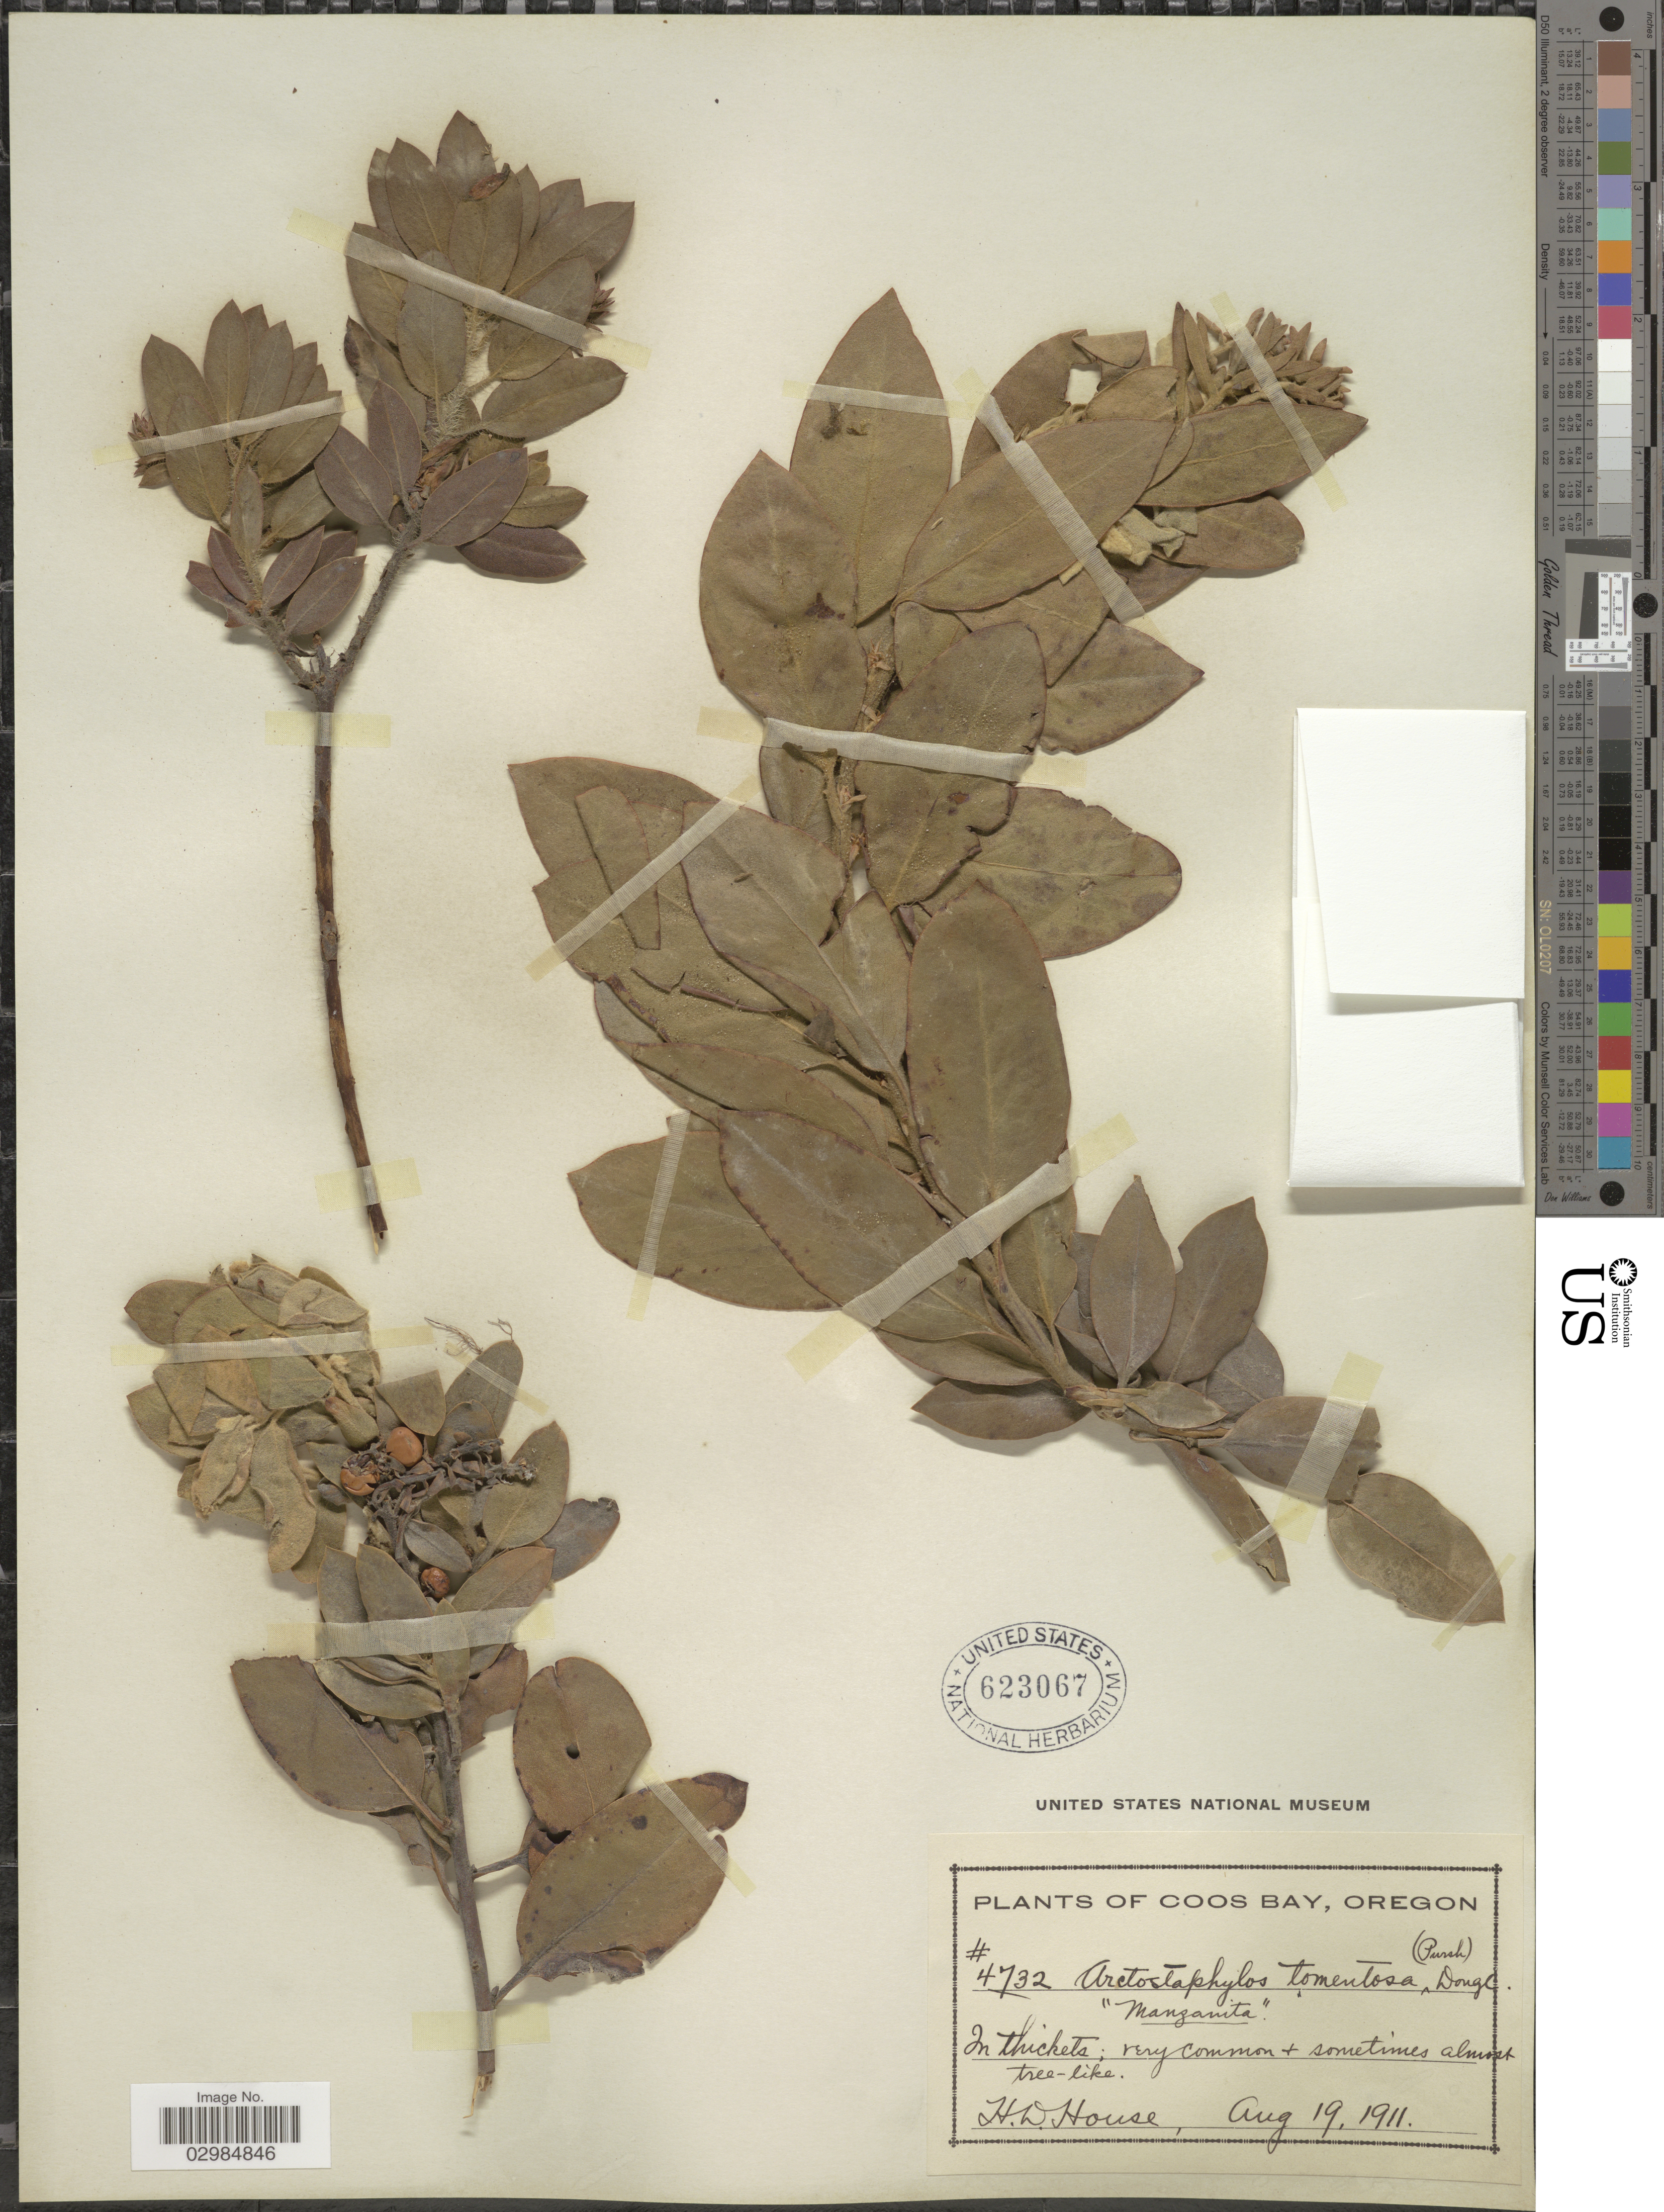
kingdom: Plantae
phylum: Tracheophyta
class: Magnoliopsida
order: Ericales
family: Ericaceae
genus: Arctostaphylos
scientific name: Arctostaphylos tomentosa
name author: (Pursh) Lindl.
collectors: H. D. House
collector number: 4732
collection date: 1911-08-19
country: United States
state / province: Oregon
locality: Coos Bay.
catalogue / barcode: US 623067